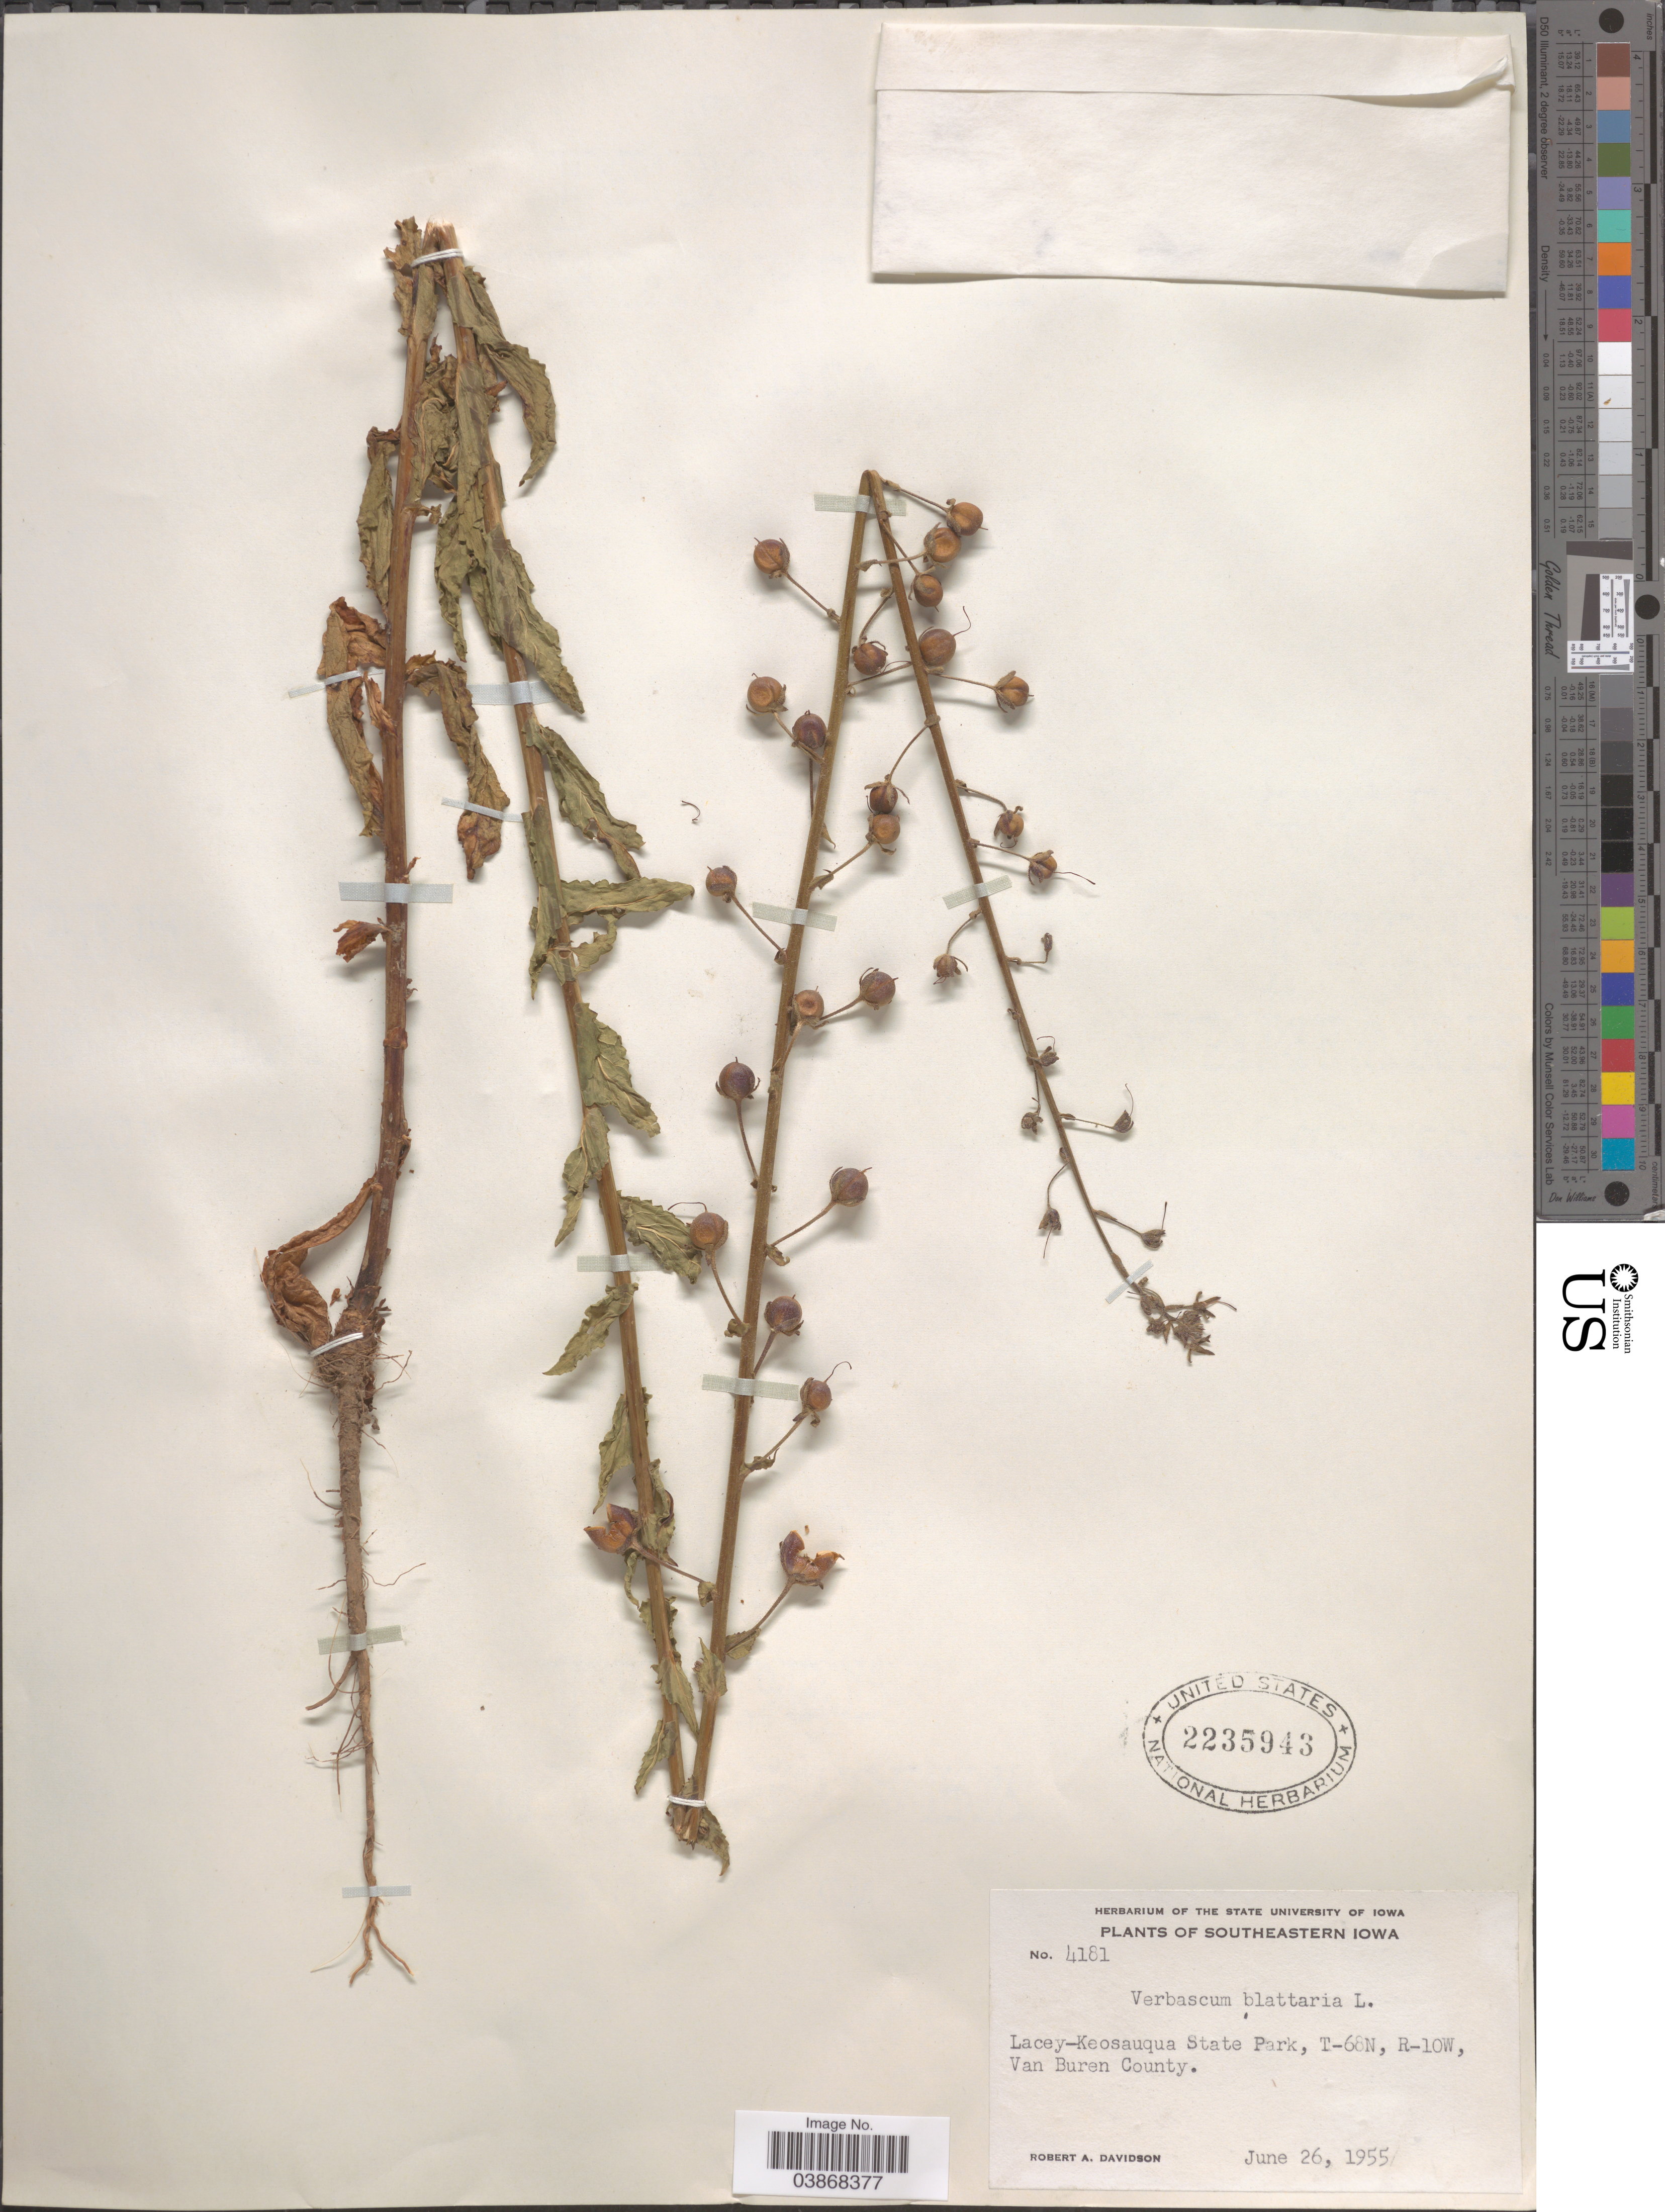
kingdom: Plantae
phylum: Tracheophyta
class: Magnoliopsida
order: Lamiales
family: Scrophulariaceae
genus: Verbascum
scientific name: Verbascum blattaria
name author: L.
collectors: R. A. Davidson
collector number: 4181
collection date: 1955-06-26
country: United States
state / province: Iowa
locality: Southeastern Iowa. Lacey-Keosauqua State Park, T-68N, R-10W, Van Buren County.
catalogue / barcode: US 2235943